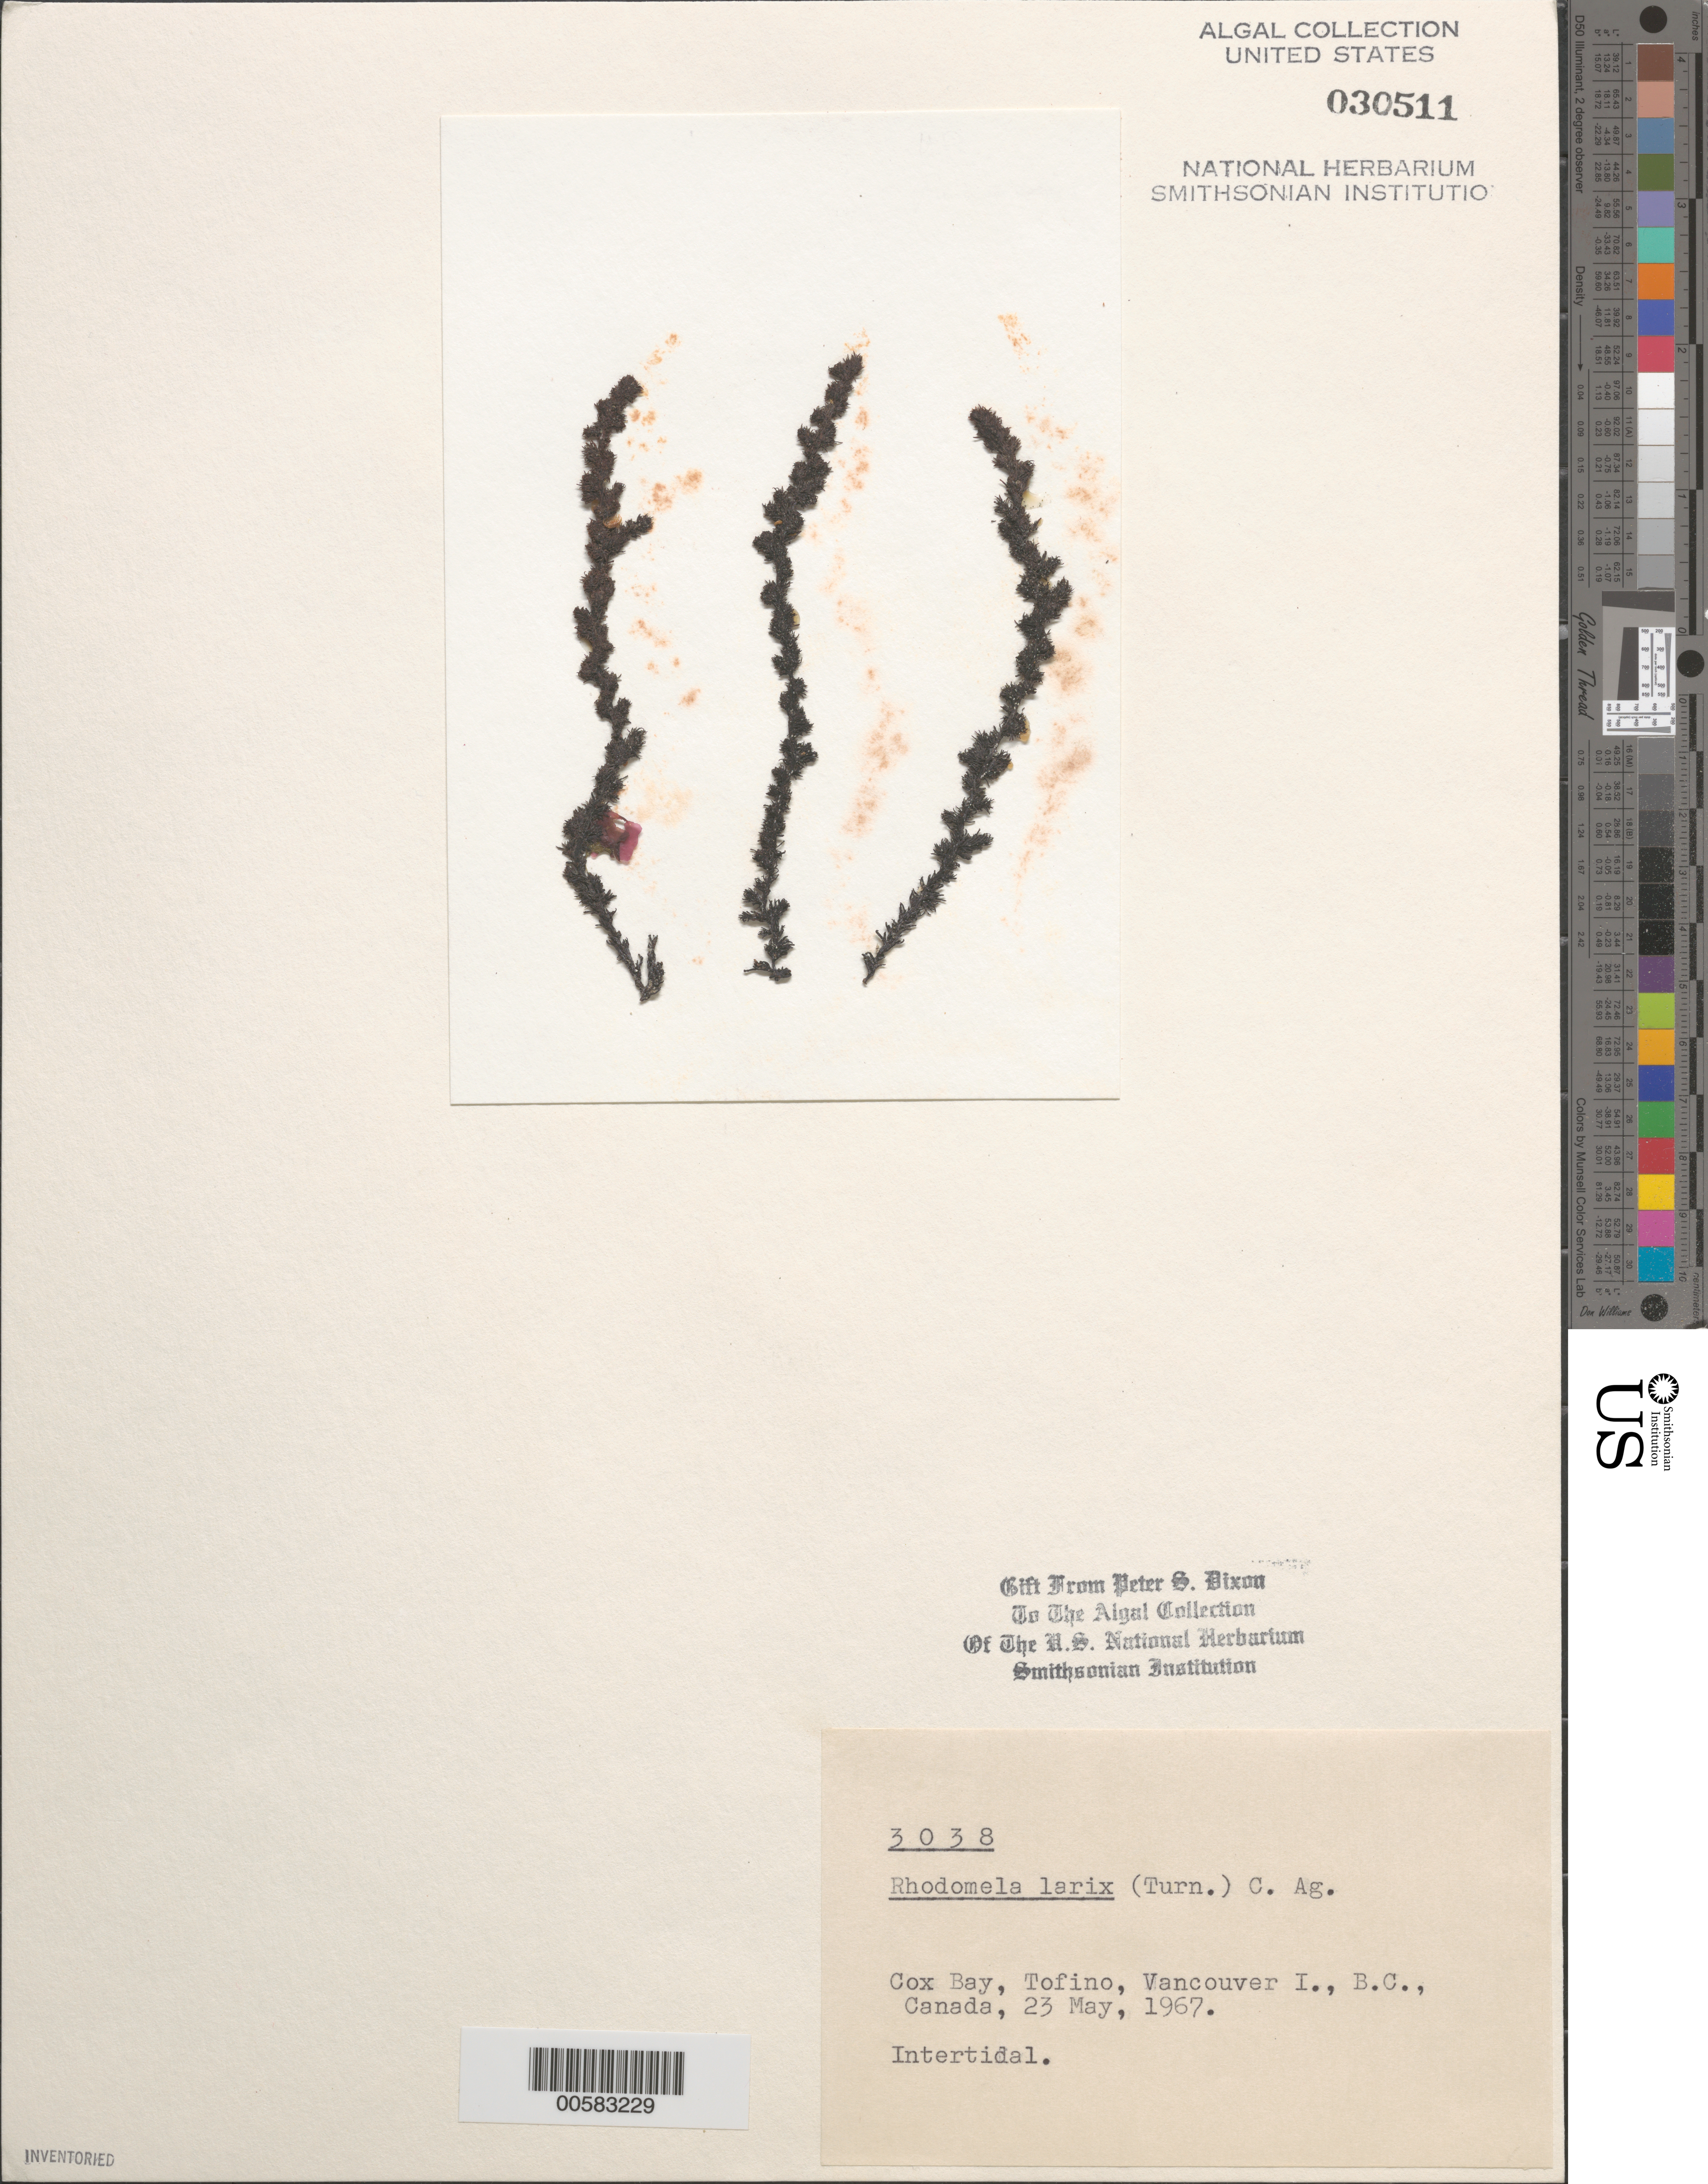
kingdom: Plantae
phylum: Rhodophyta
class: Florideophyceae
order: Ceramiales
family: Rhodomelaceae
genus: Neorhodomela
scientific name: Neorhodomela larix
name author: (Turner) Masuda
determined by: Algae name updating Project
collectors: P. S. Dixon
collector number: PSD 3038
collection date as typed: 23 May 1967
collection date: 1967-05-23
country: Canada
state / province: British Columbia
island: Vancouver Island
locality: Cox Bay, Tofino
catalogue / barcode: US 30511